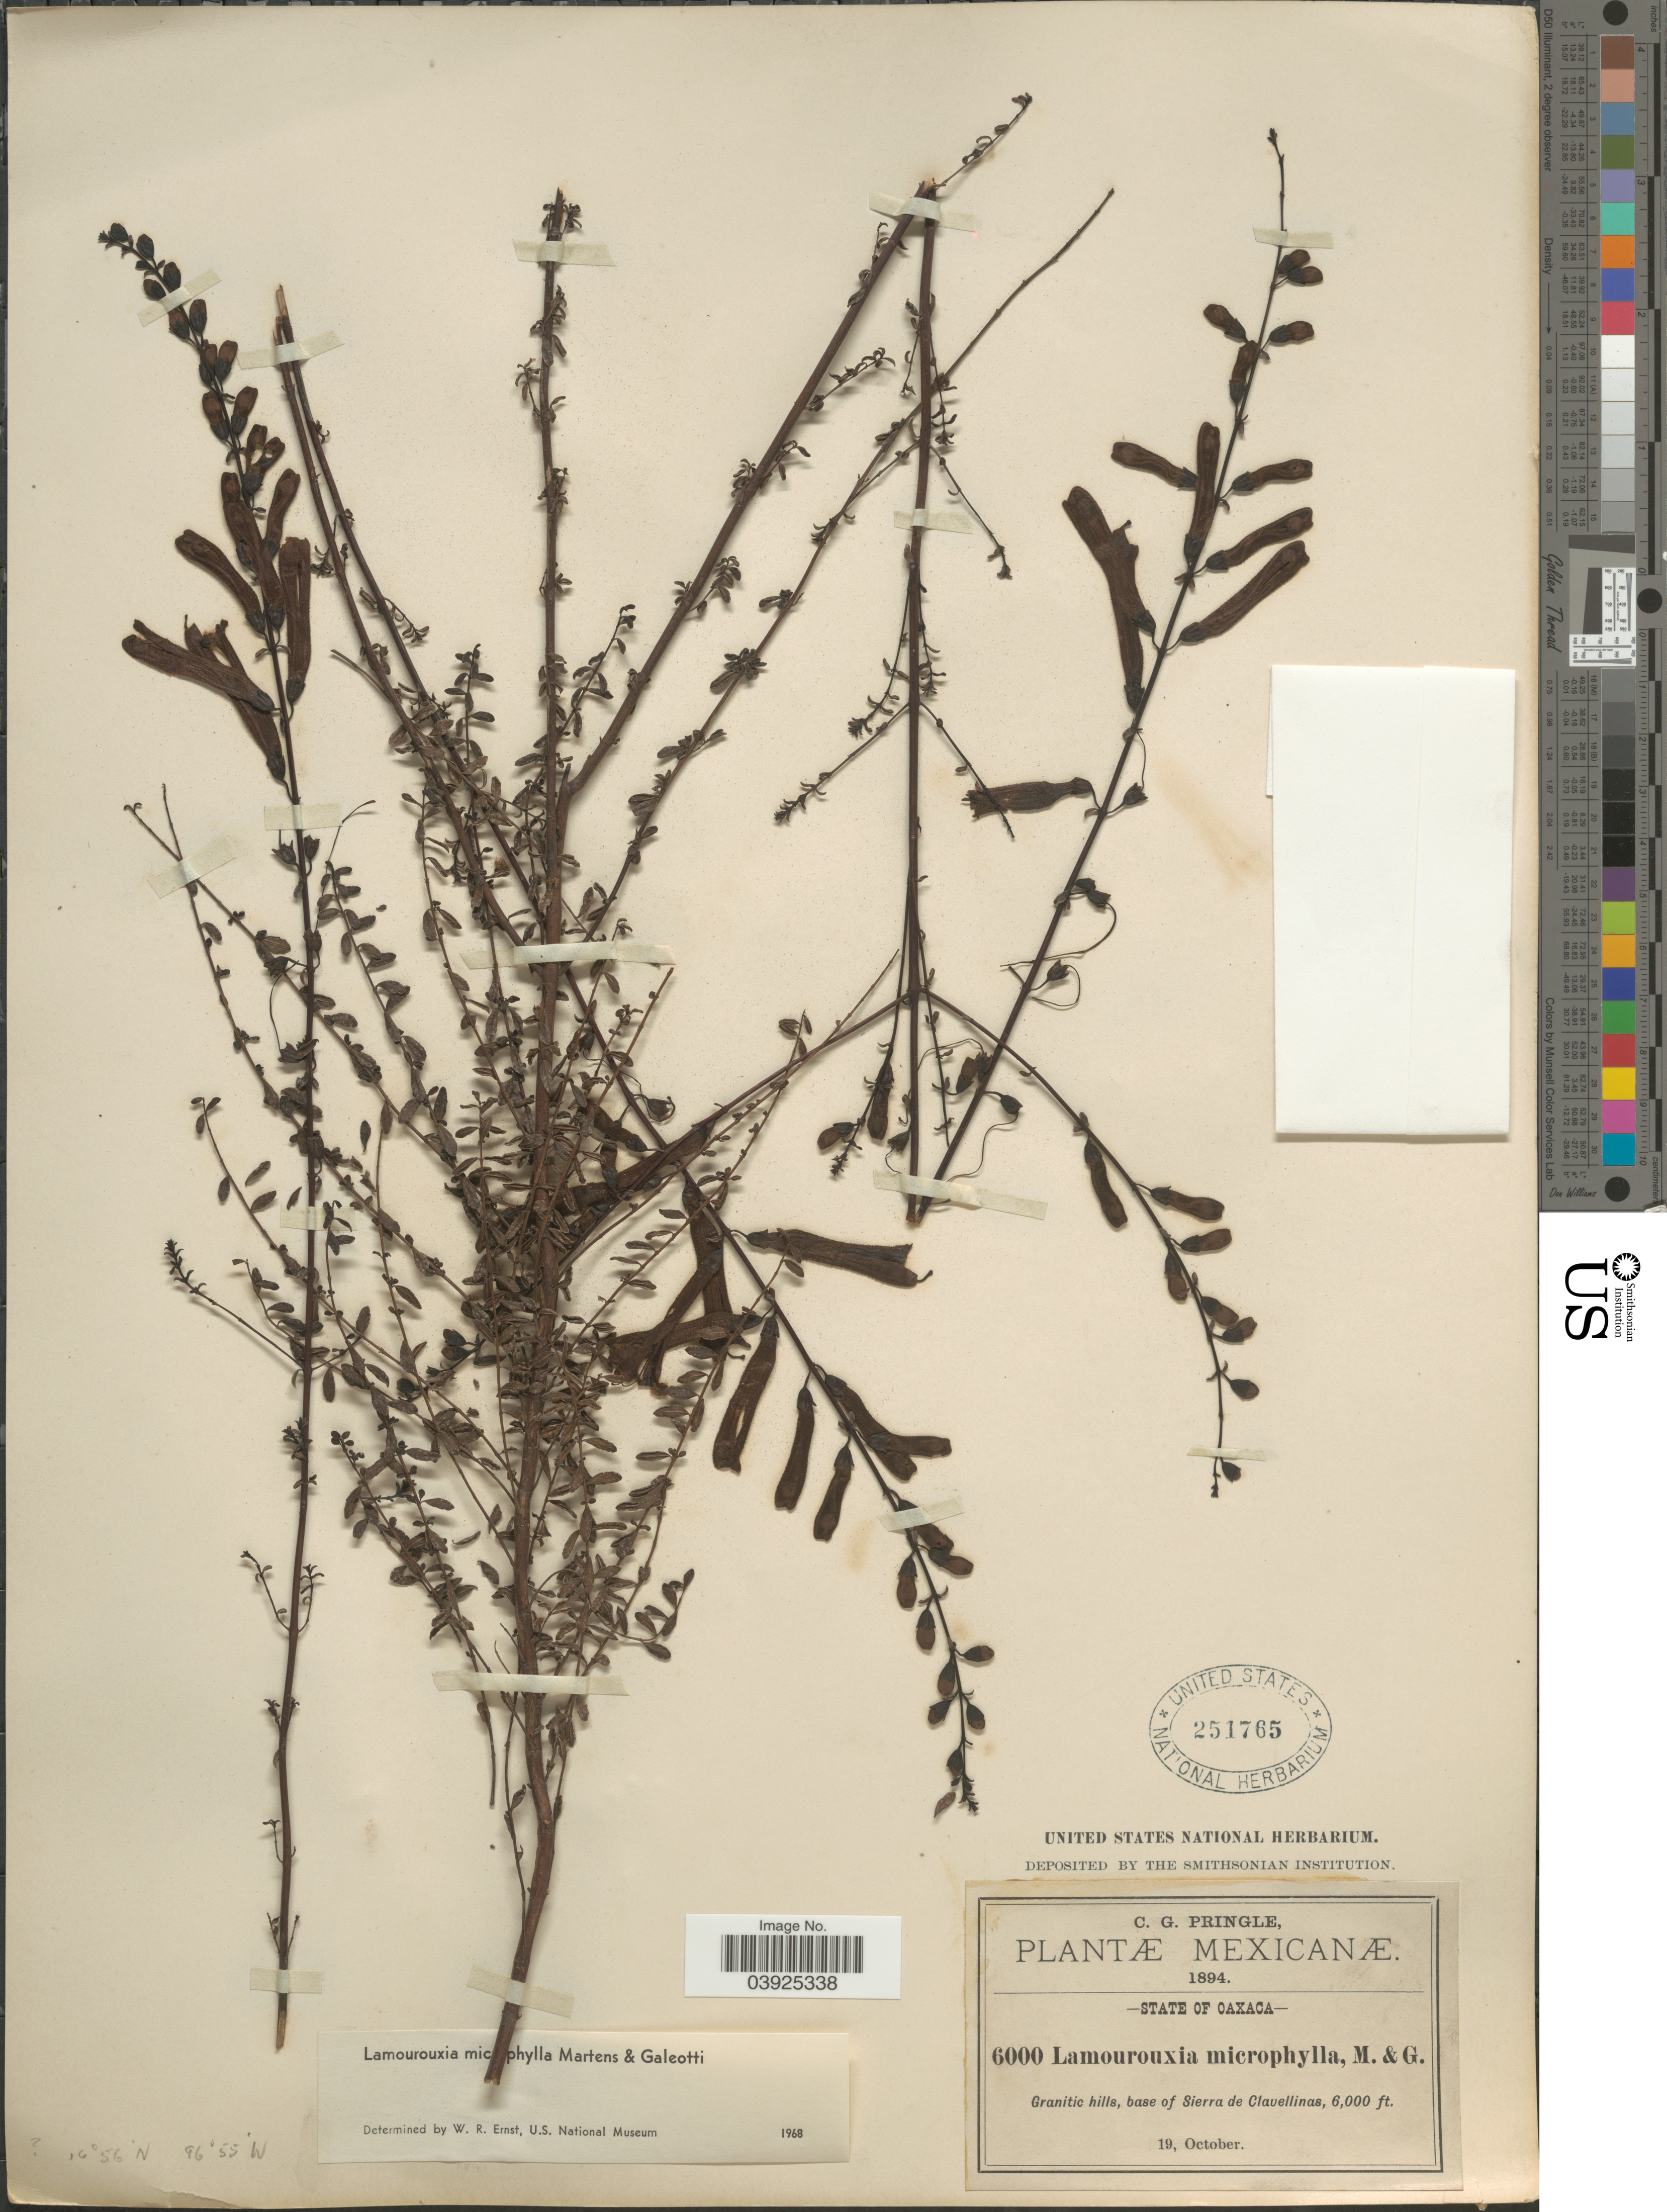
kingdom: Plantae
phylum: Tracheophyta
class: Magnoliopsida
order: Lamiales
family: Orobanchaceae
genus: Lamourouxia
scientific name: Lamourouxia microphylla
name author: M. Martens & Galeotti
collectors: C. G. Pringle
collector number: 6000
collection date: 1894-10-19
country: Mexico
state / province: Oaxaca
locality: Granitic hills, base of Sierra de Clavellinas.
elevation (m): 1829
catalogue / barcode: US 251765